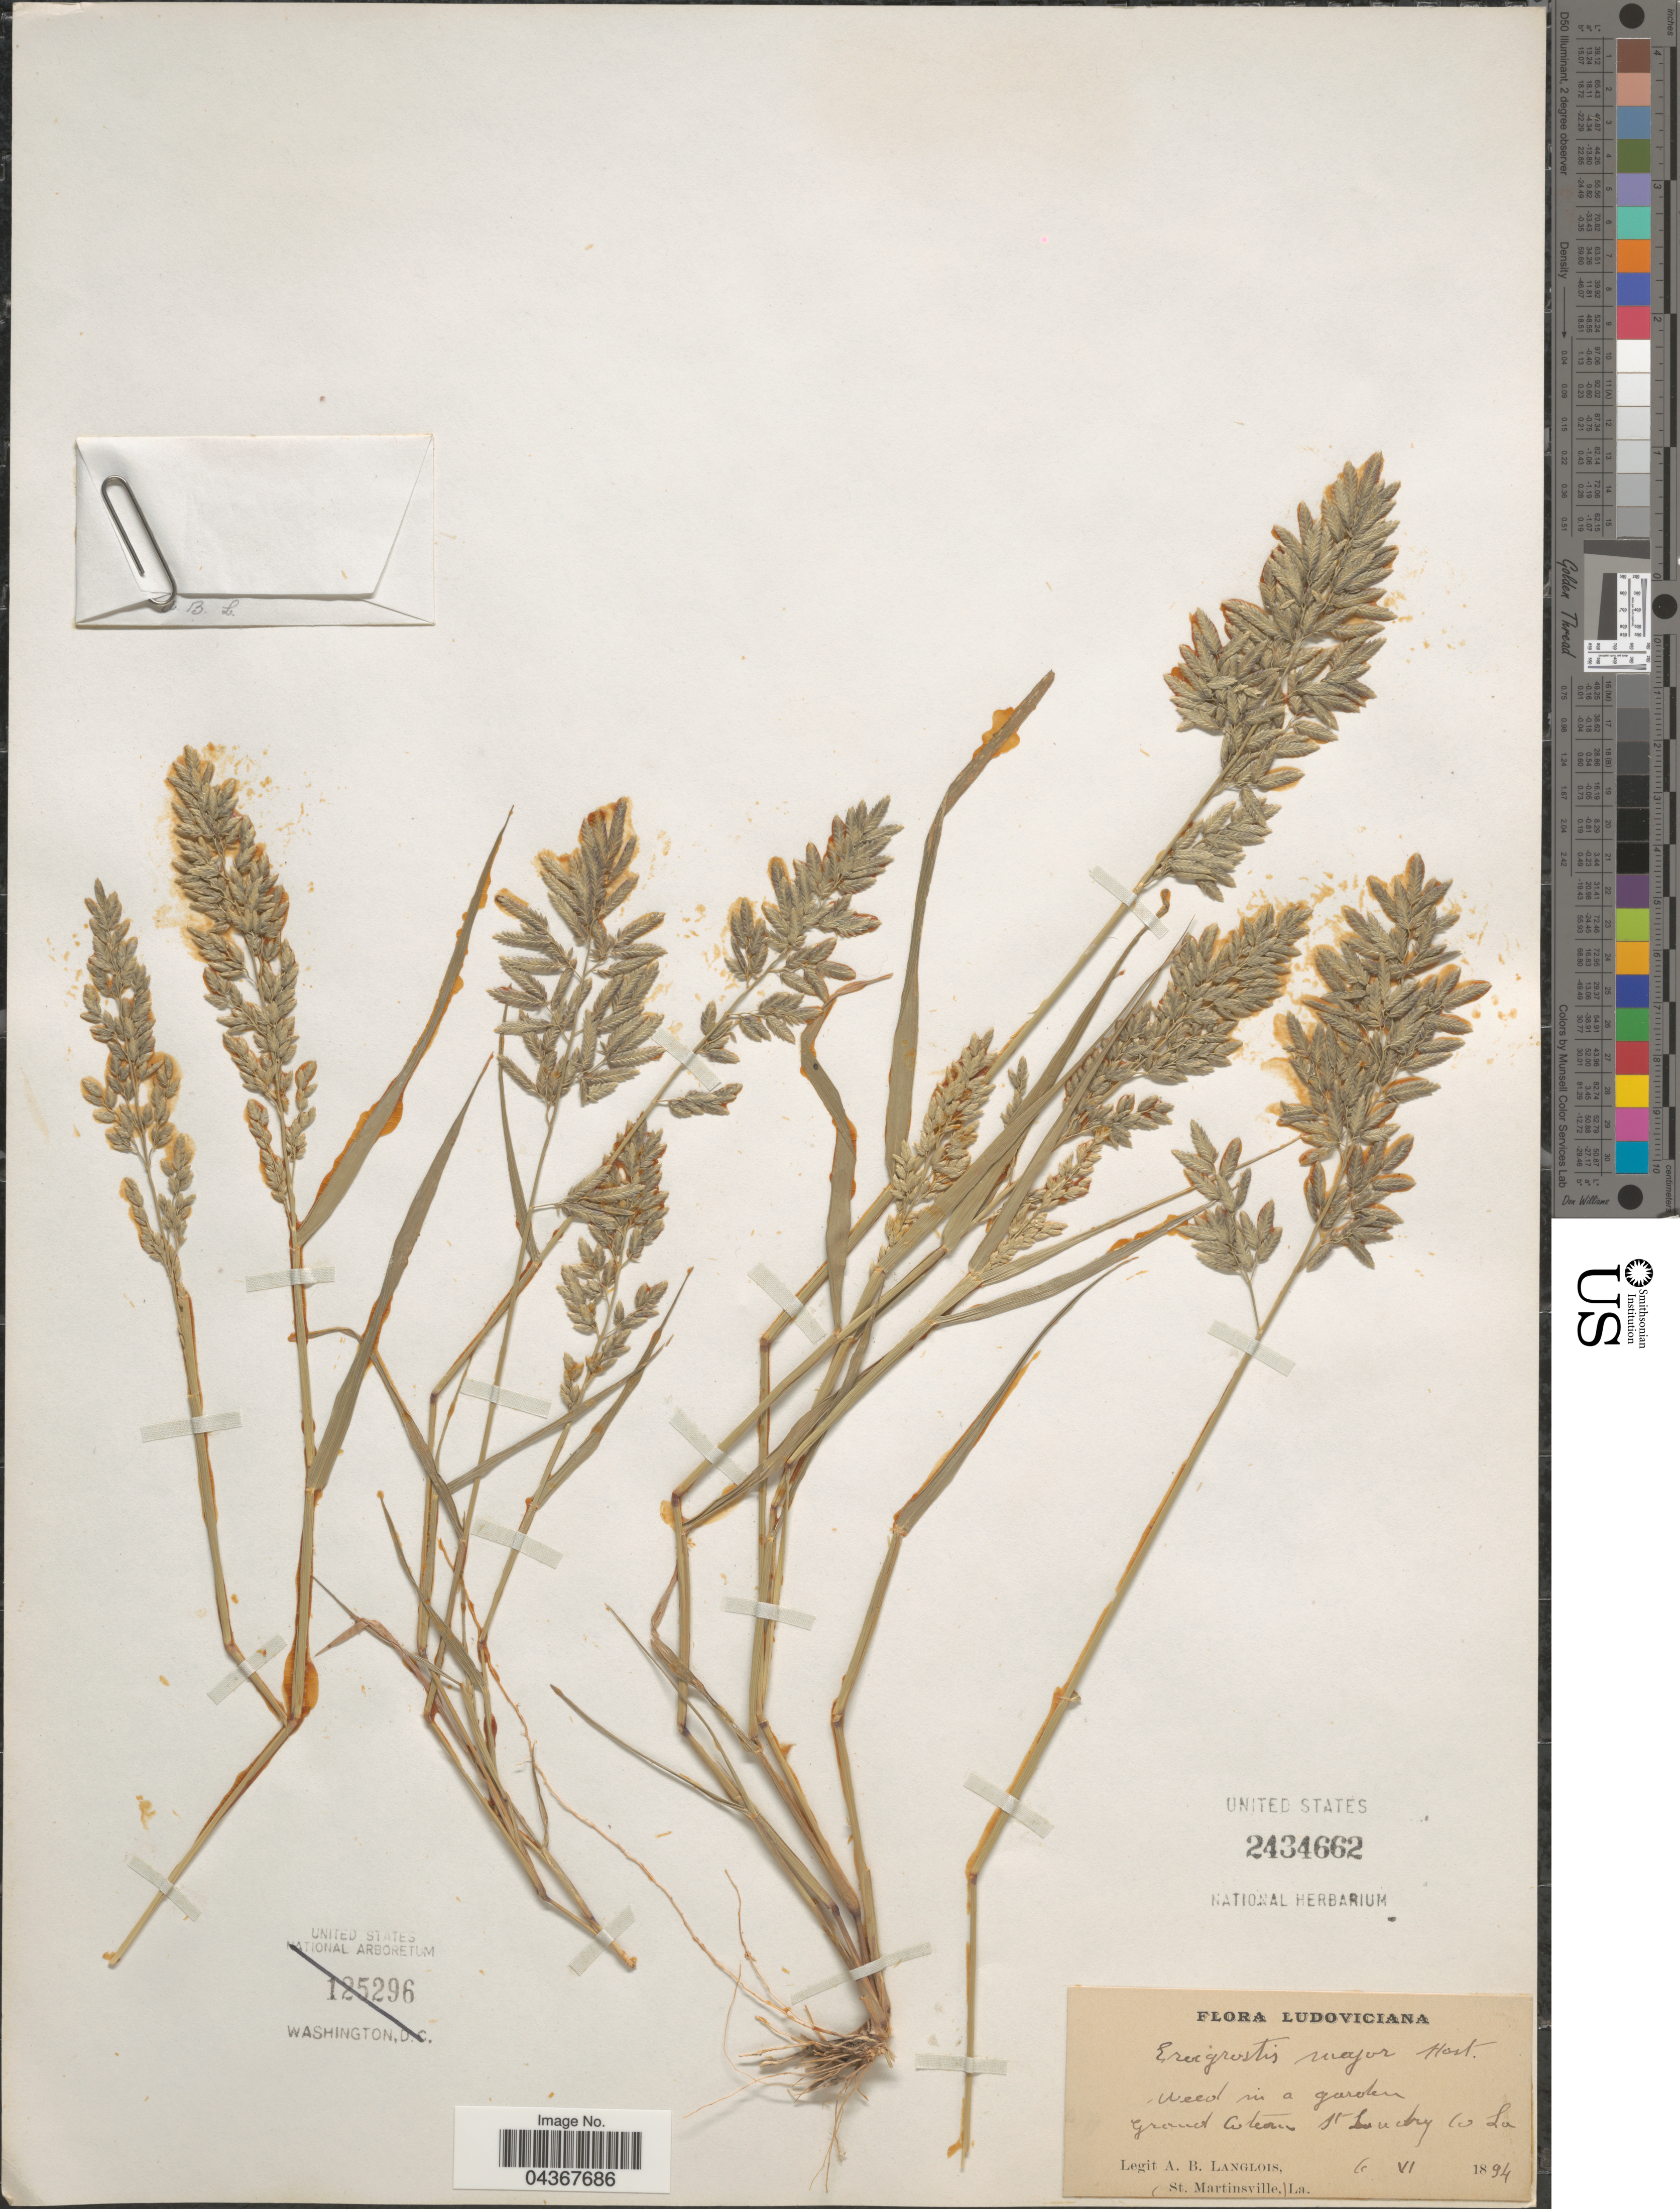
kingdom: Plantae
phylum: Tracheophyta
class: Liliopsida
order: Poales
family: Poaceae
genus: Eragrostis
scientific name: Eragrostis cilianensis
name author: (Bellardi) Vignolo ex Janch.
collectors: A. Langlois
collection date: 1894-07-06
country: United States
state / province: Louisiana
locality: Ludoviciana. In a garden. Ground Coteau St. Landry Co.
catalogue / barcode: US 2434662